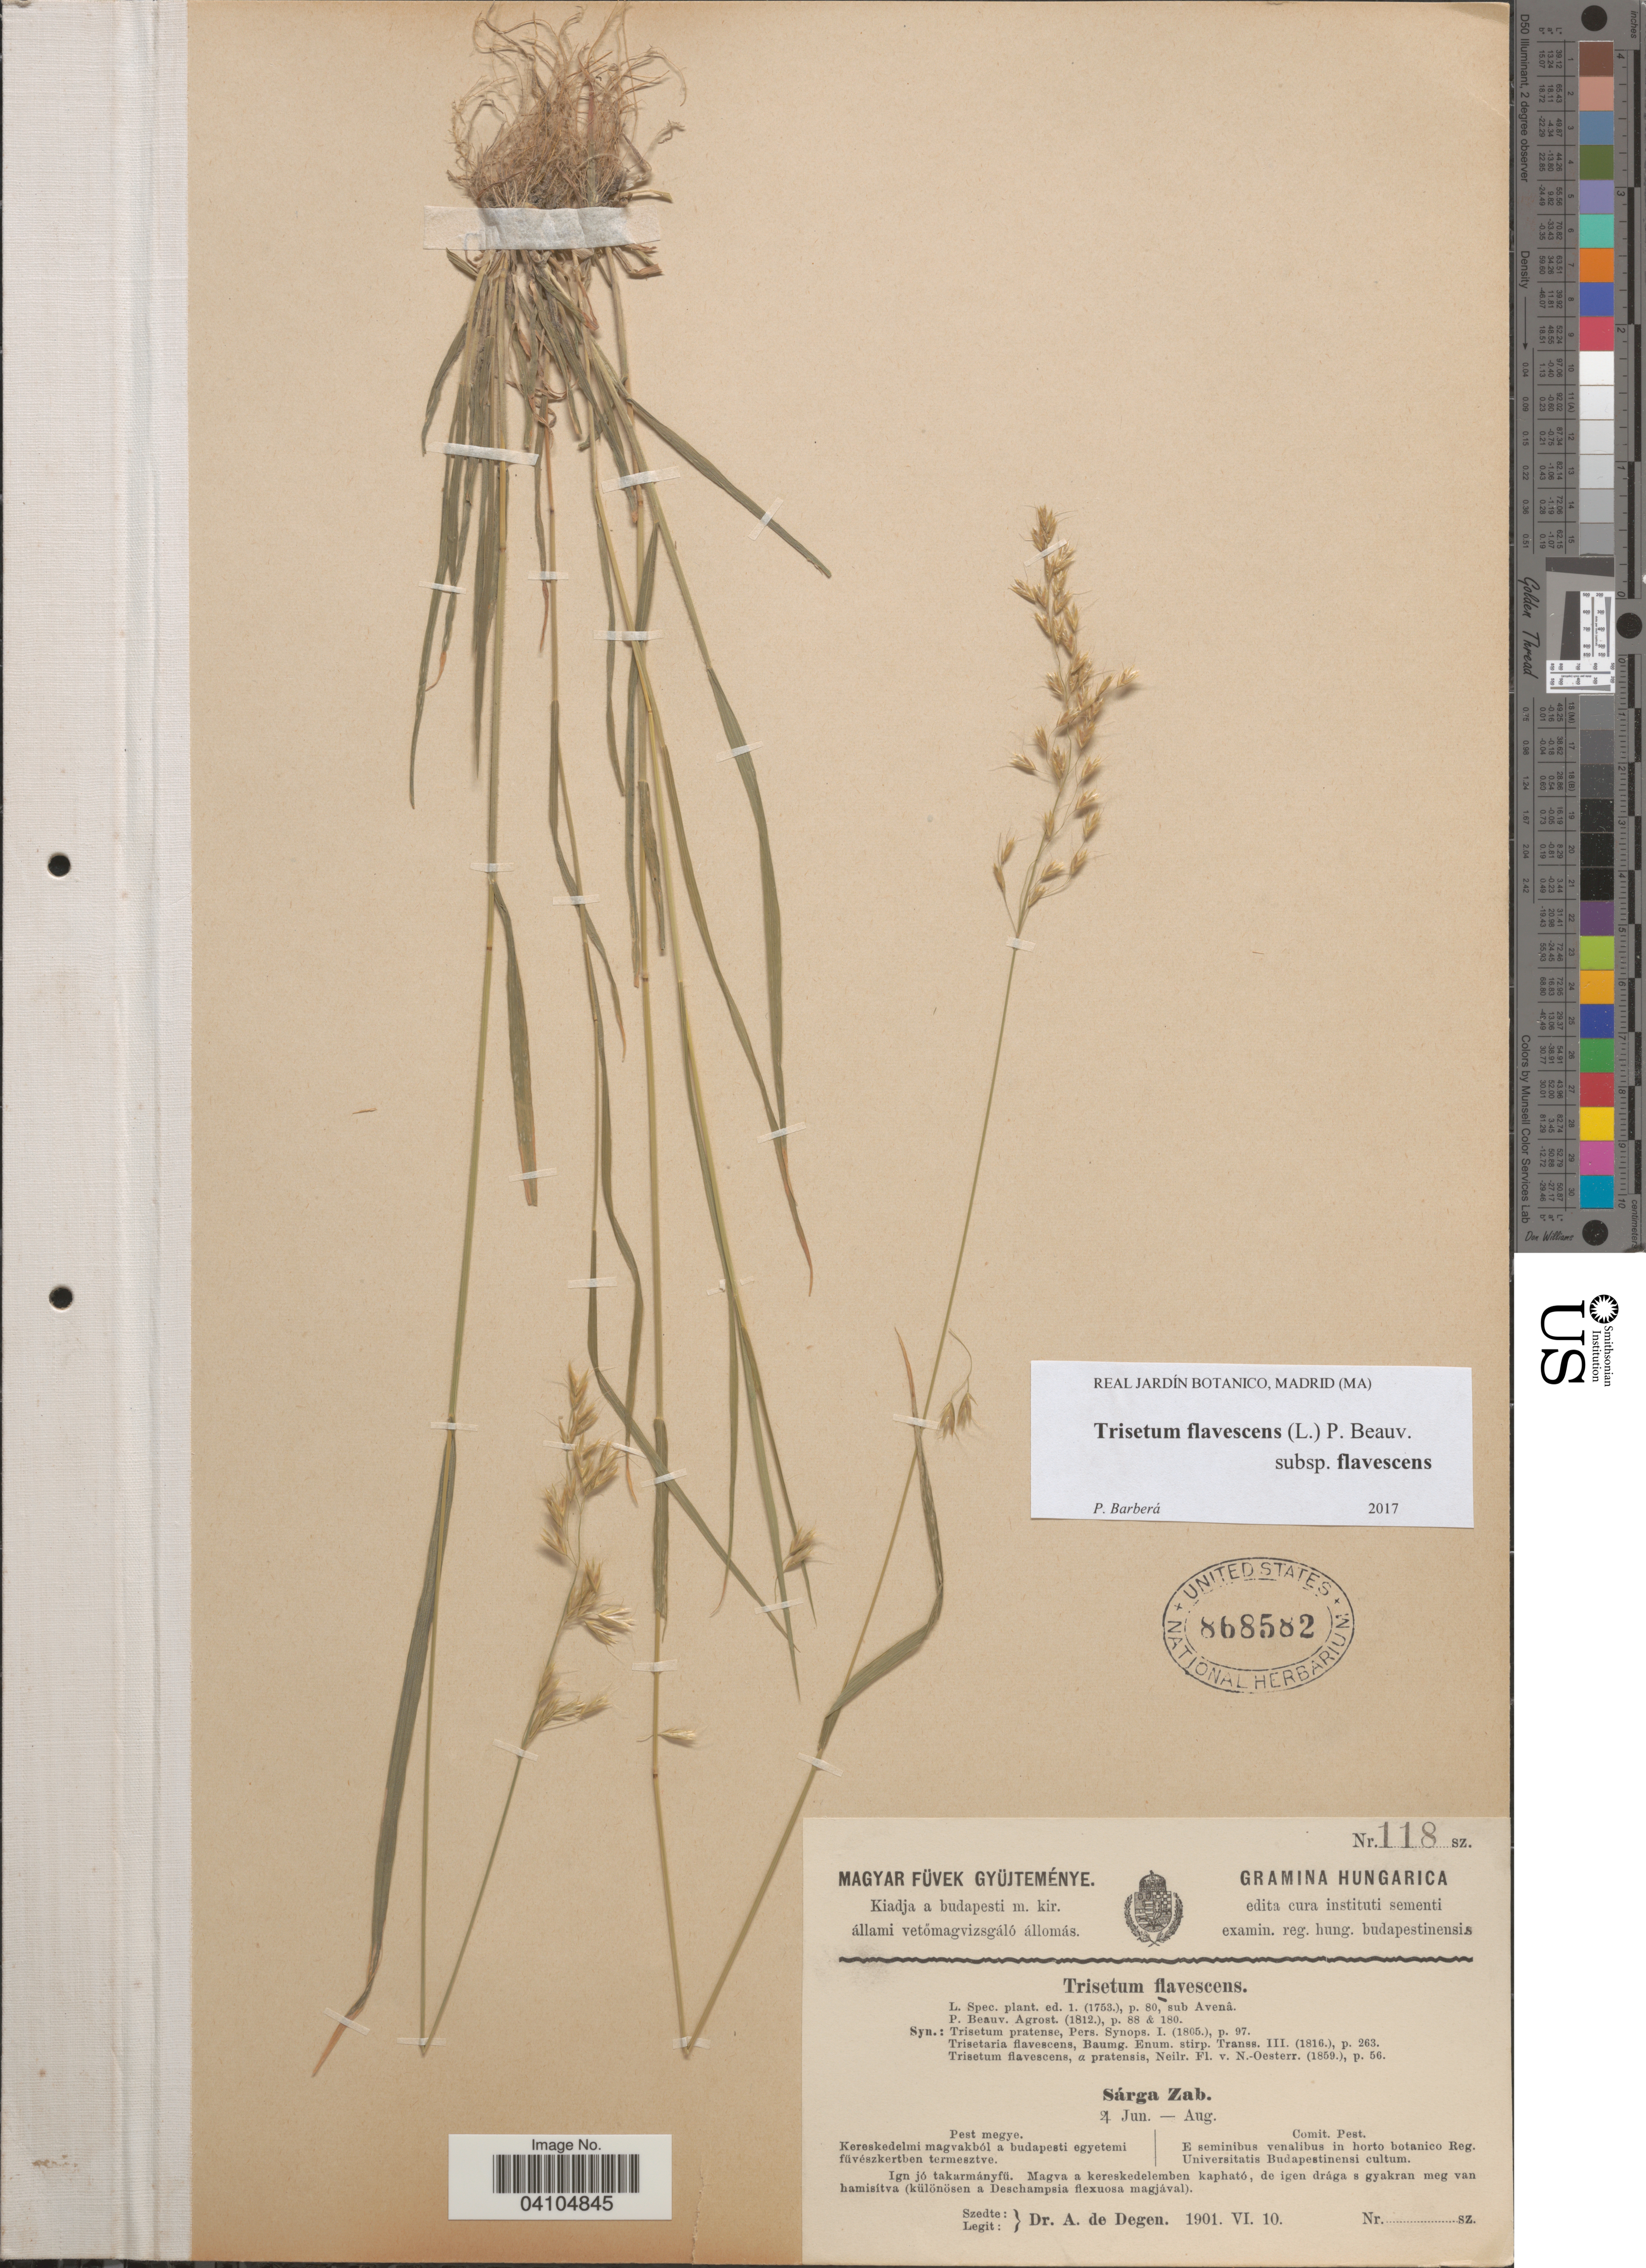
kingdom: Plantae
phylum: Tracheophyta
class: Liliopsida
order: Poales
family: Poaceae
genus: Trisetum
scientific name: Trisetum flavescens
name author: (L.) P. Beauv.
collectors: A. Degen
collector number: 118SZ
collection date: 1901-06-10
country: Hungary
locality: Hungarica. Sárga Zab. Comit. Pest.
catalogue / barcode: US 868582